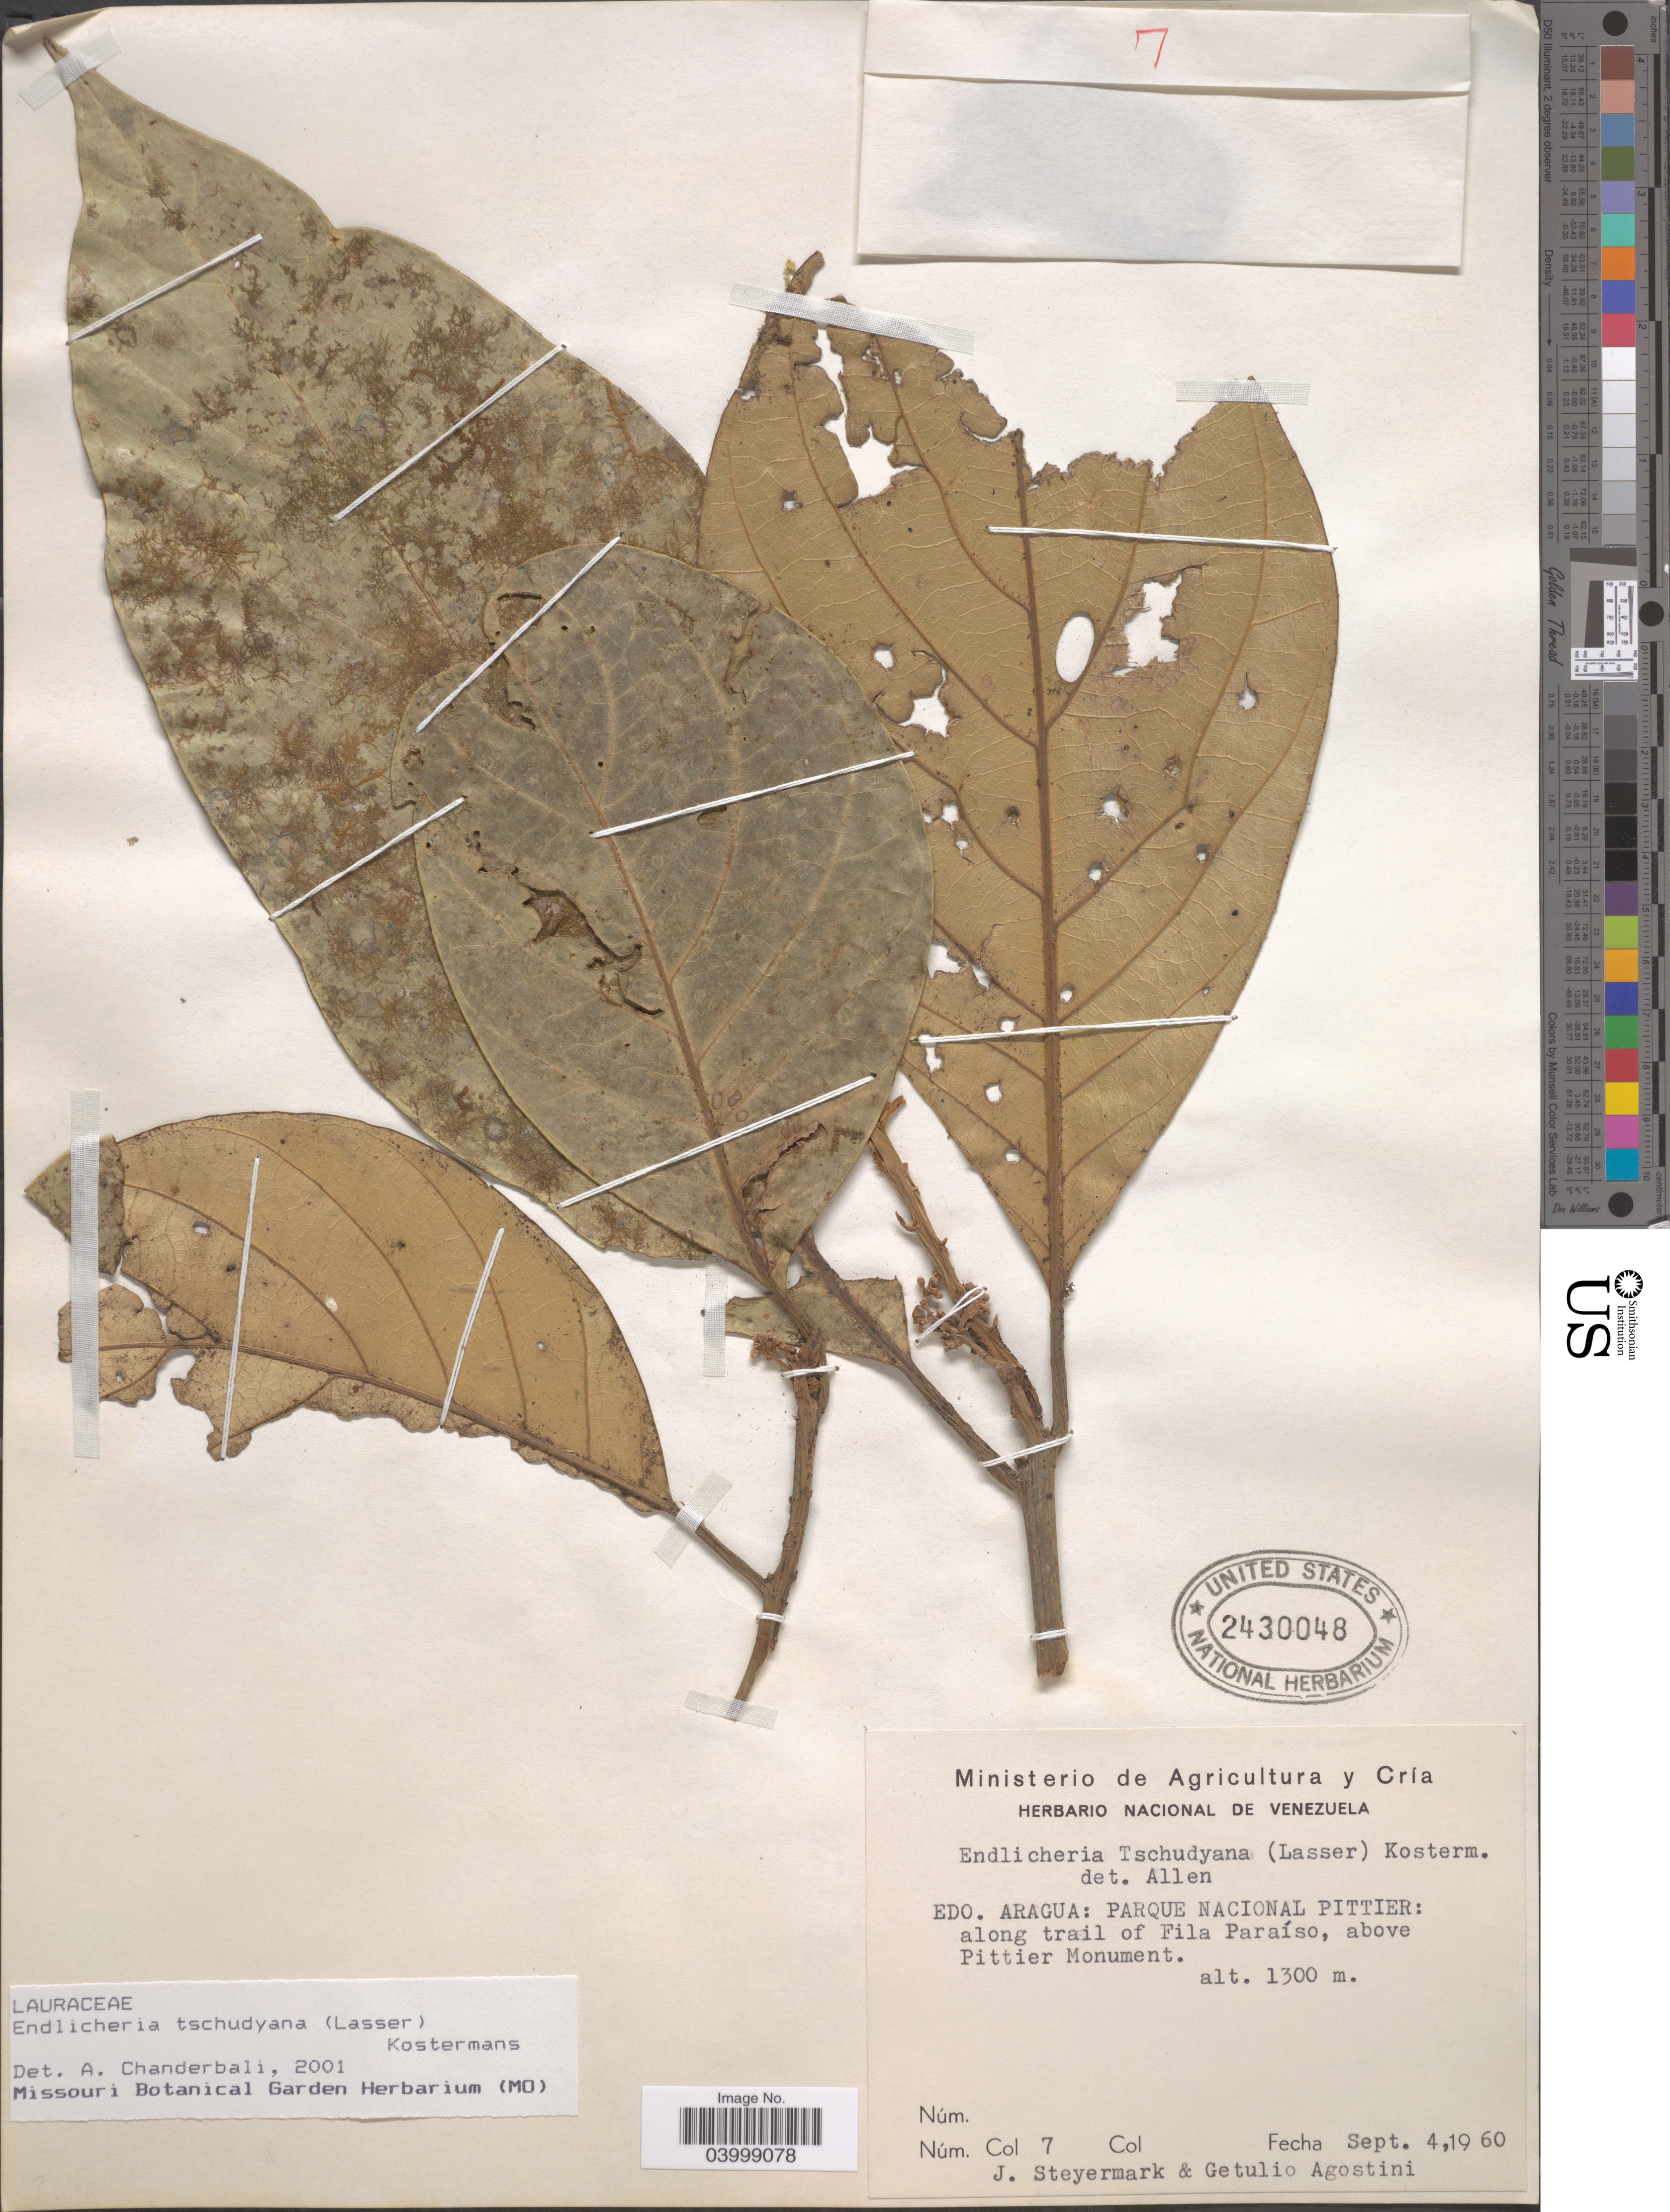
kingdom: Plantae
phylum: Tracheophyta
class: Magnoliopsida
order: Laurales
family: Lauraceae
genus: Endlicheria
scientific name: Endlicheria tschudyana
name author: (Lasser) Kosterm.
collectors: J. Steyermark & G. Agostini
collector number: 7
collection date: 1960-09-04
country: Venezuela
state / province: Aragua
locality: Parque Nacional Pittier: along trail of Fila Paraíso, above Pittier Monument.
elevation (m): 1300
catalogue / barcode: US 2430048